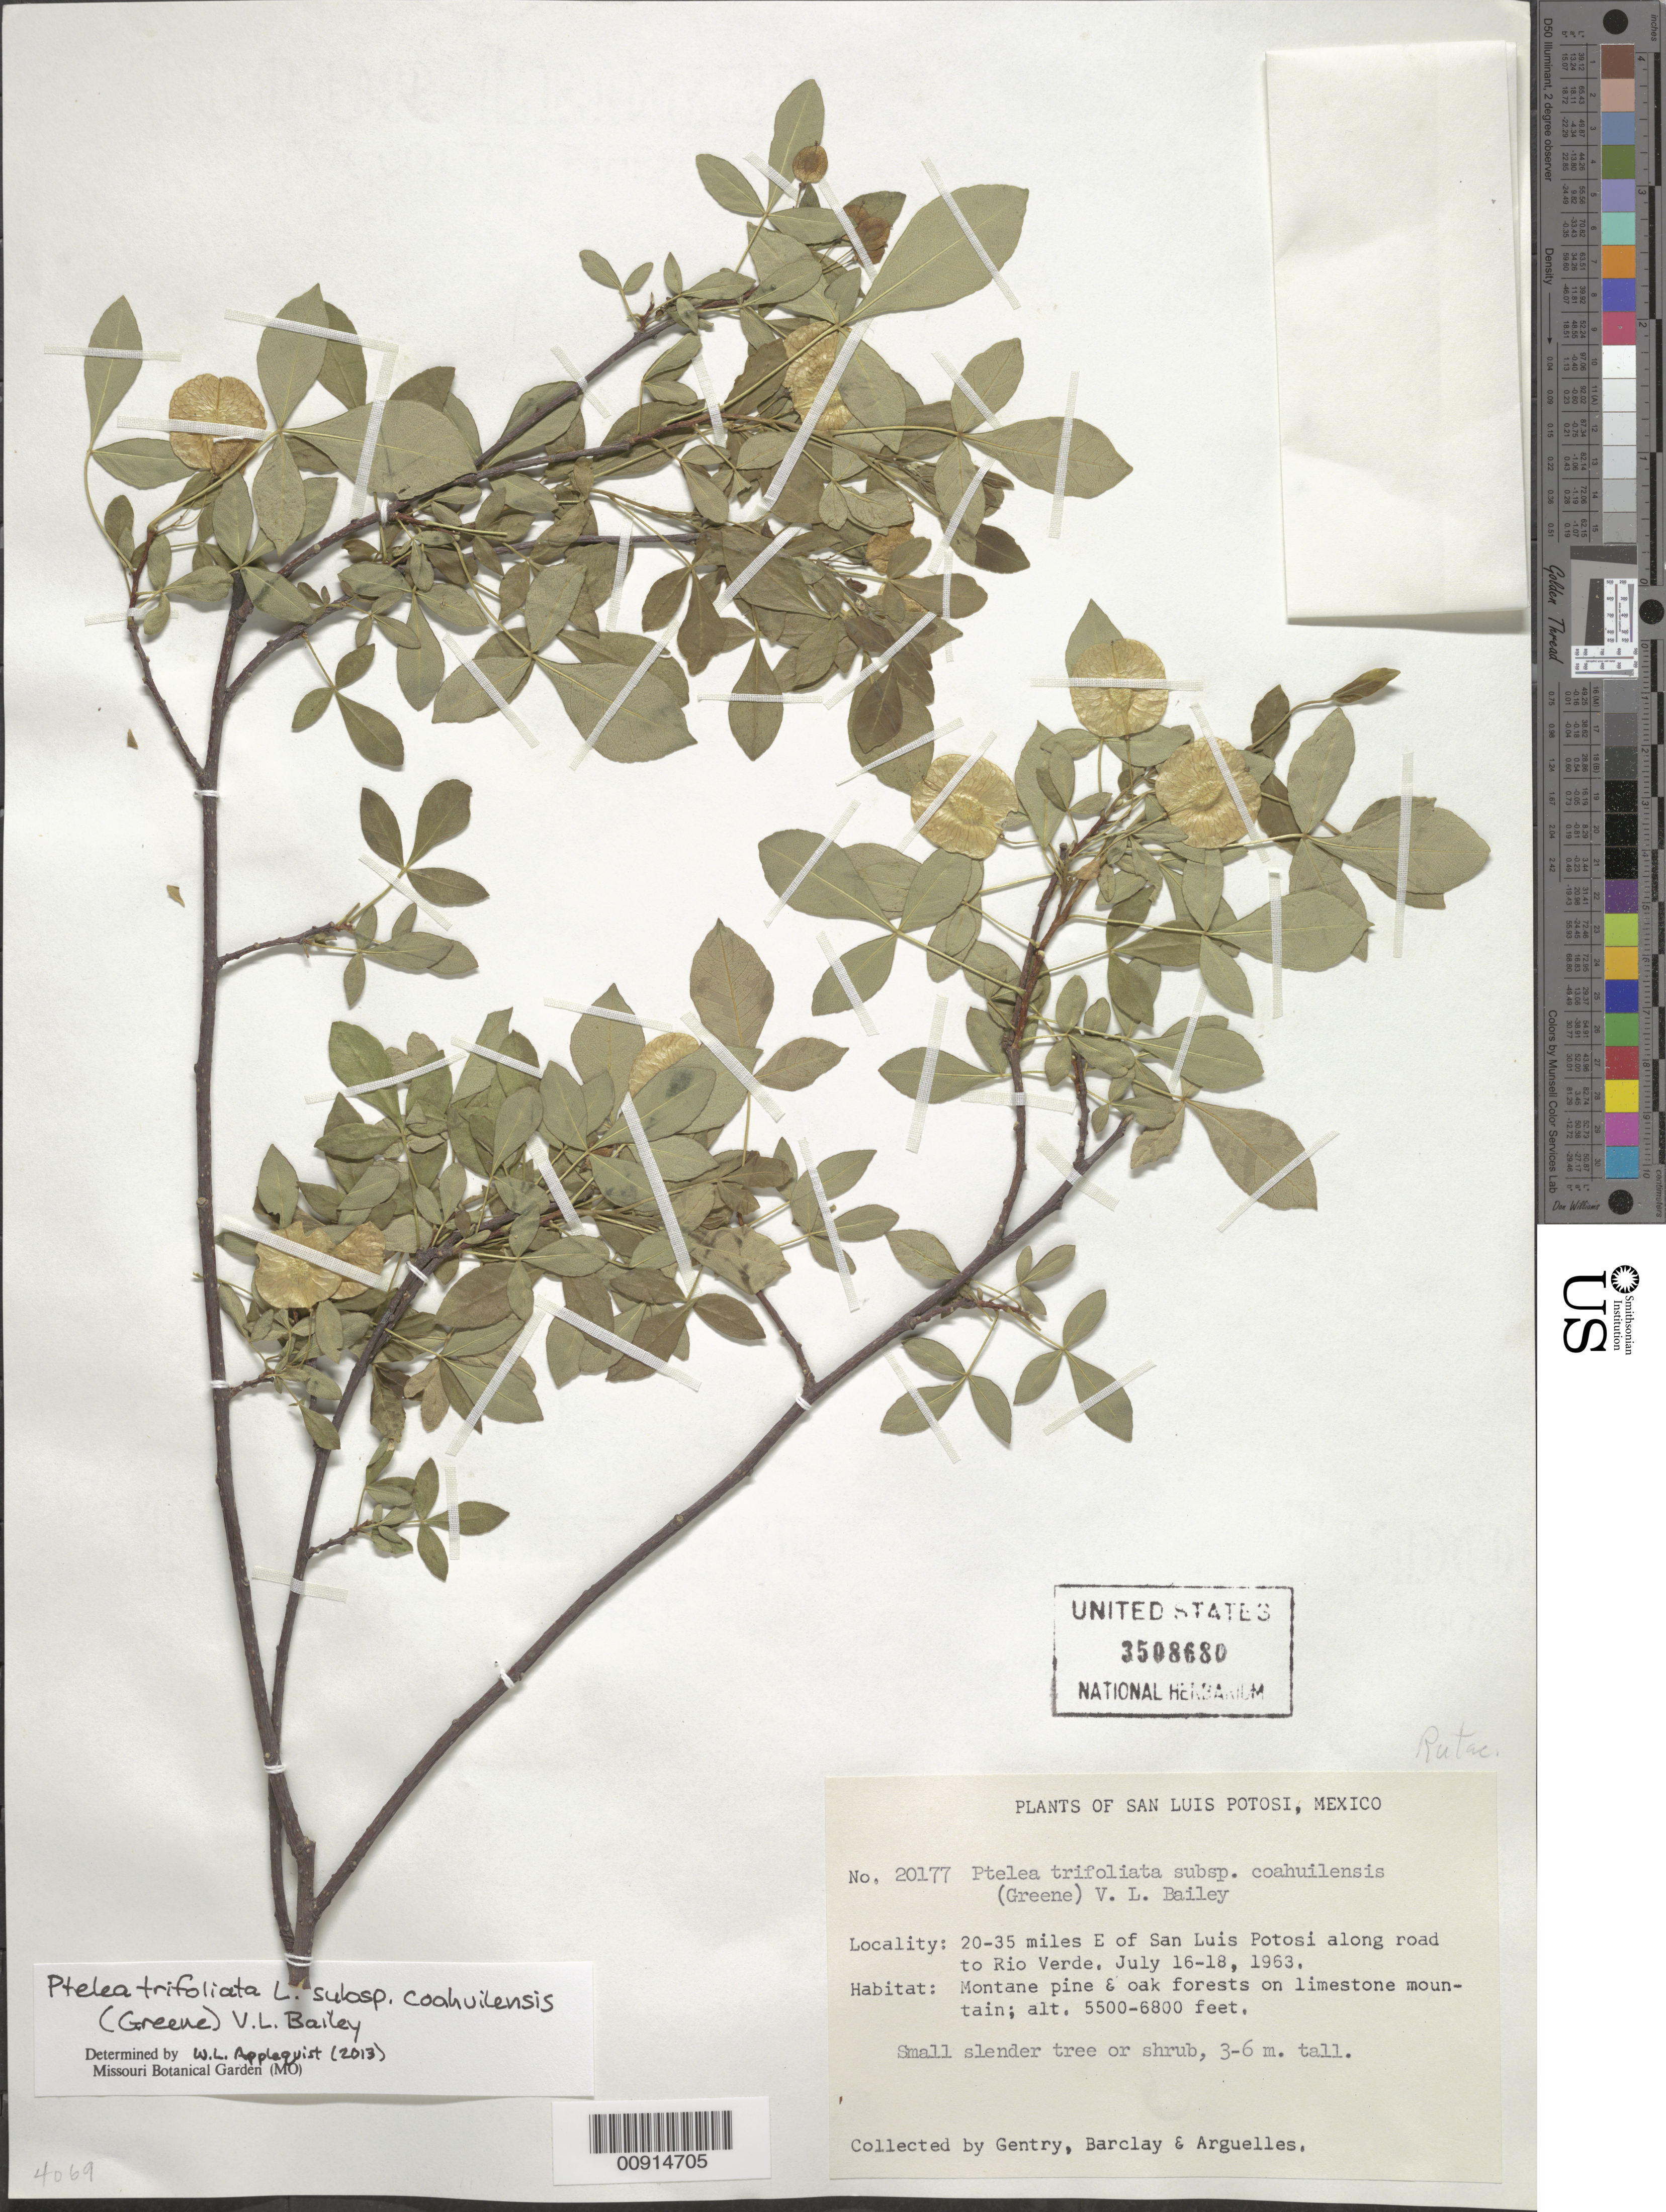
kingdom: Plantae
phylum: Tracheophyta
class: Magnoliopsida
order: Sapindales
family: Rutaceae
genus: Ptelea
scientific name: Ptelea trifoliata subsp. coahuilensis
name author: (Greene) V. L. Bailey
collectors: Gentry, --, -- Barclay & Arguelles, --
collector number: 20177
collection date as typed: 16 Jul 1963 to 18 Jul 1963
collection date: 1963-07-16/1963-07-18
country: Mexico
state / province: San Luis Potosí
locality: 20-35 miles E of San Luis Potosí along road to Río Verde.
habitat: Montane pine & oak forests on limestone mountain.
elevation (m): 1676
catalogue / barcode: US 3508680